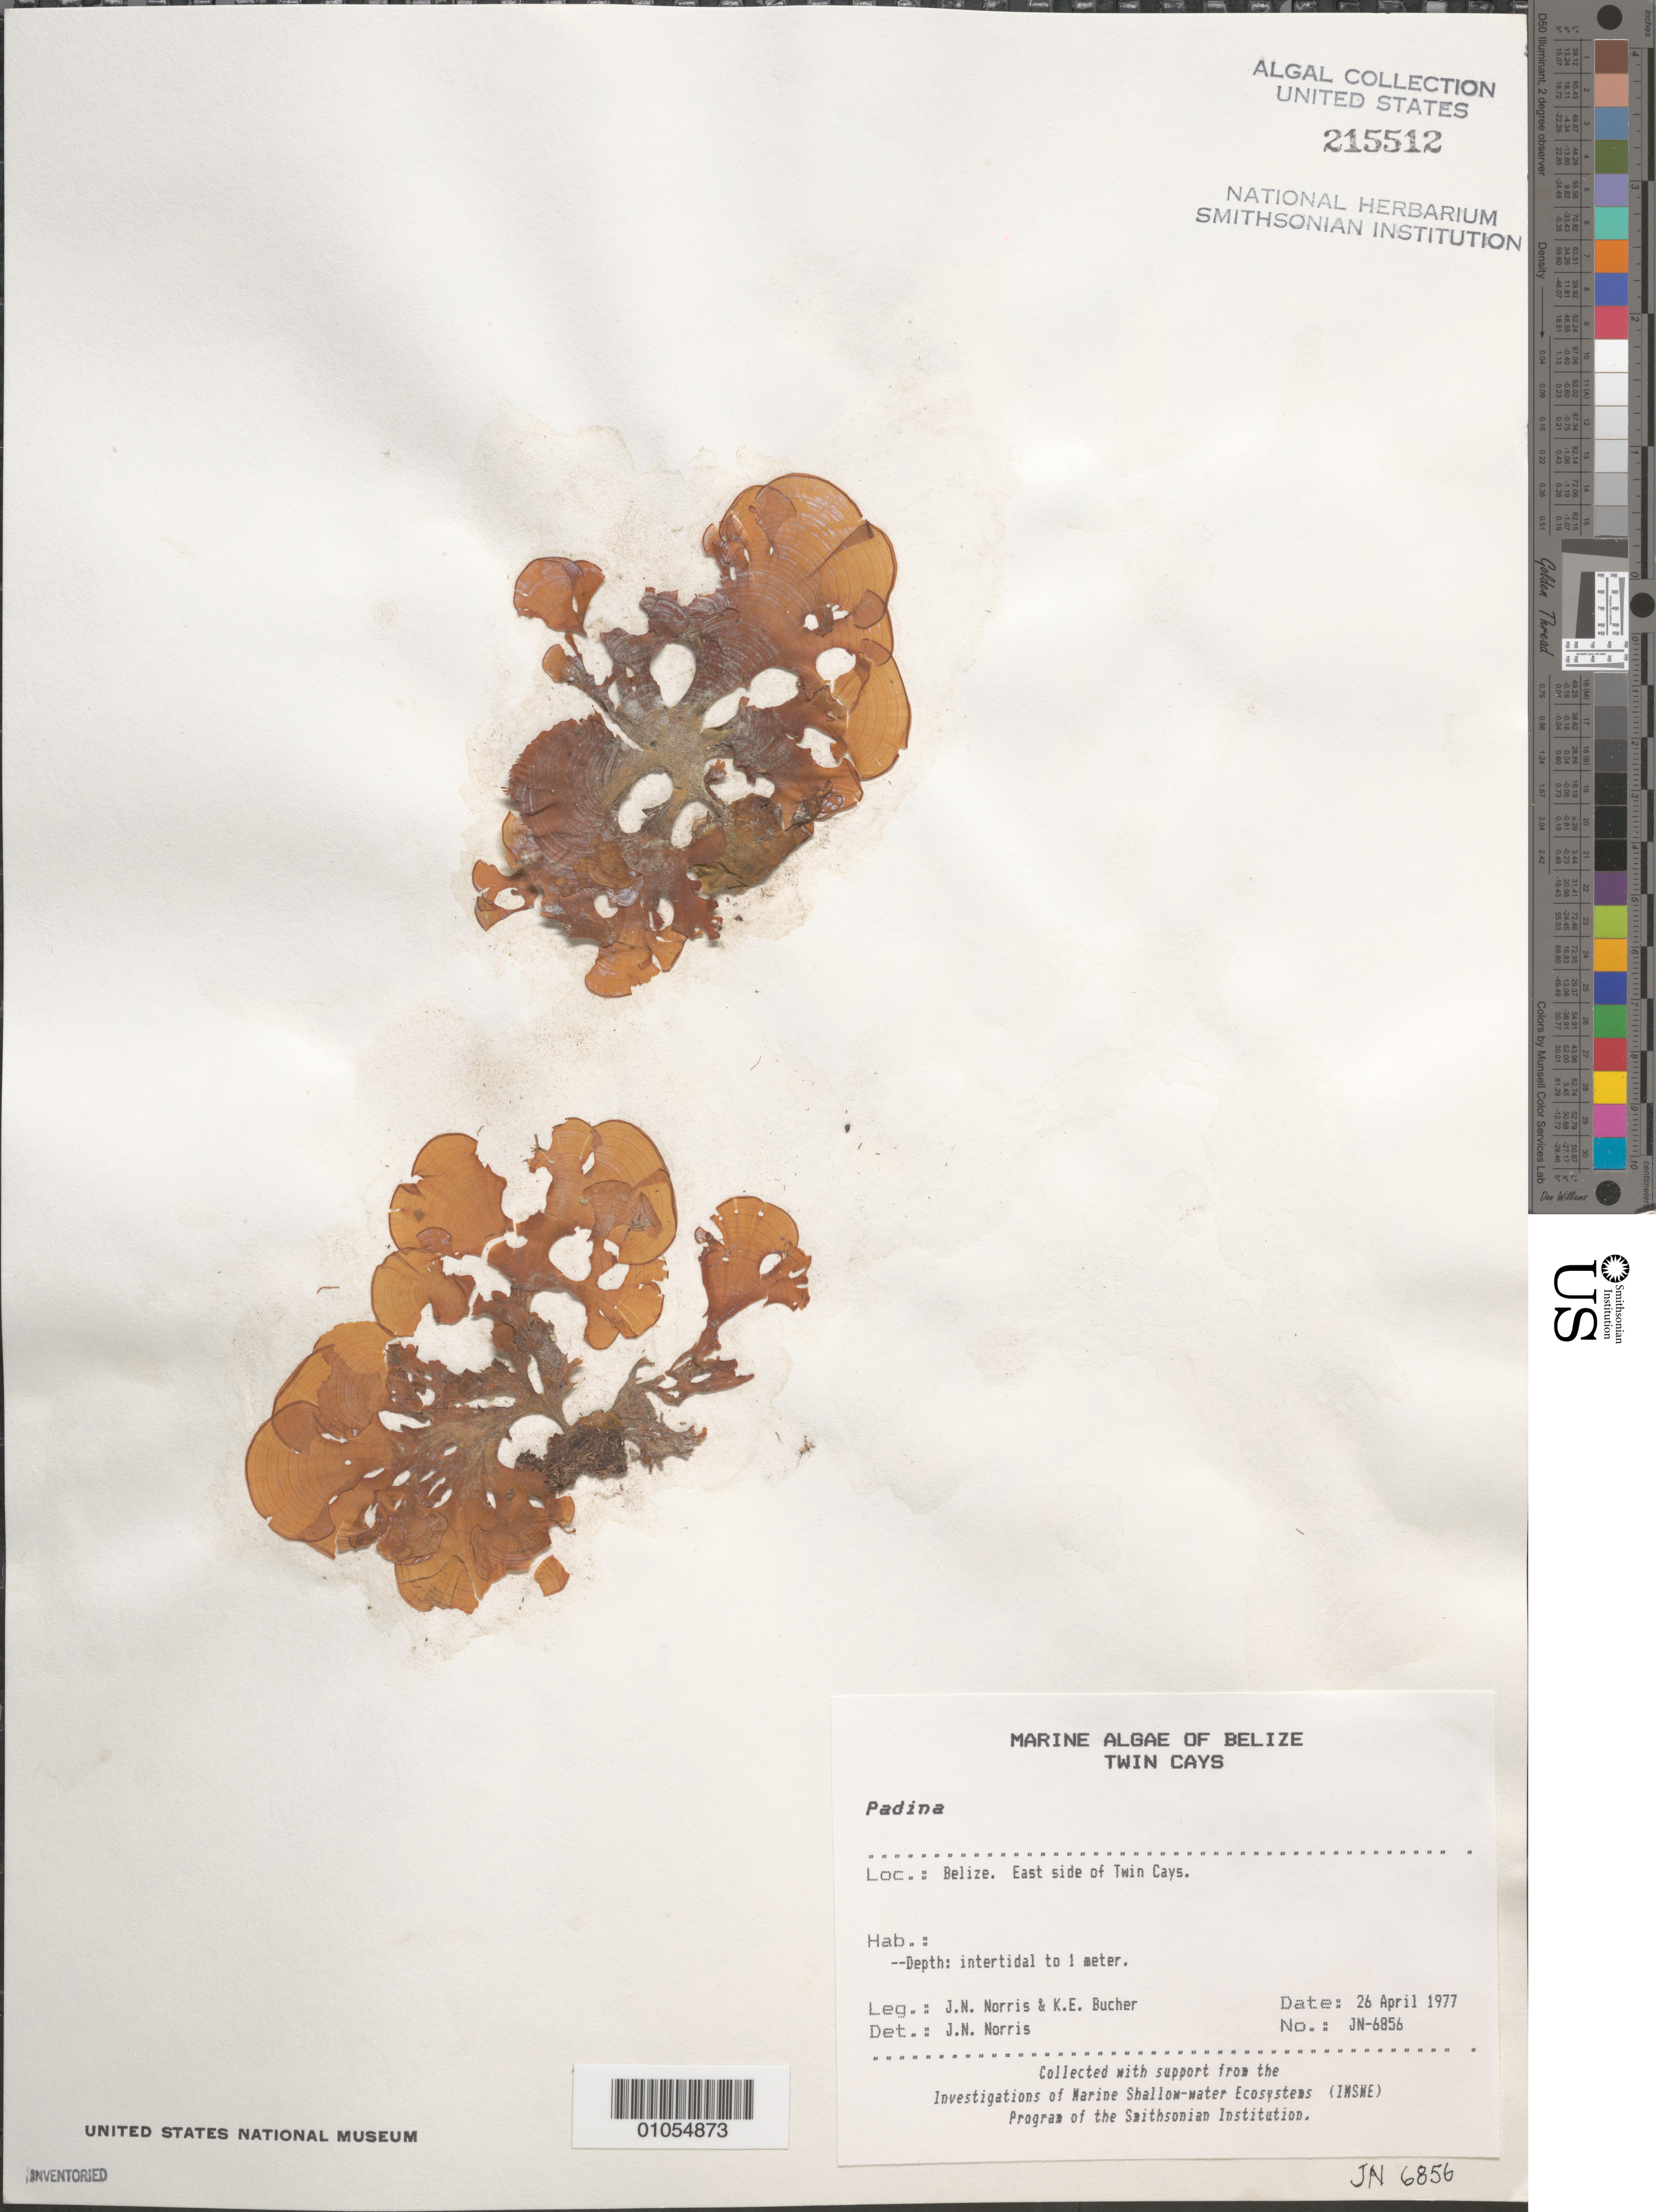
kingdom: Chromista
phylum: Ochrophyta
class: Phaeophyceae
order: Dictyotales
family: Dictyotaceae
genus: Padina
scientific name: Padina sp.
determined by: Norris, James N.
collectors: J. N. Norris & K. E. Bucher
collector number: JN-6856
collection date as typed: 26 Apr 1977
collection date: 1977-04-26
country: Belize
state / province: Stann Creek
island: Twin Cays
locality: East side of Twin Cays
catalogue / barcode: US 215512